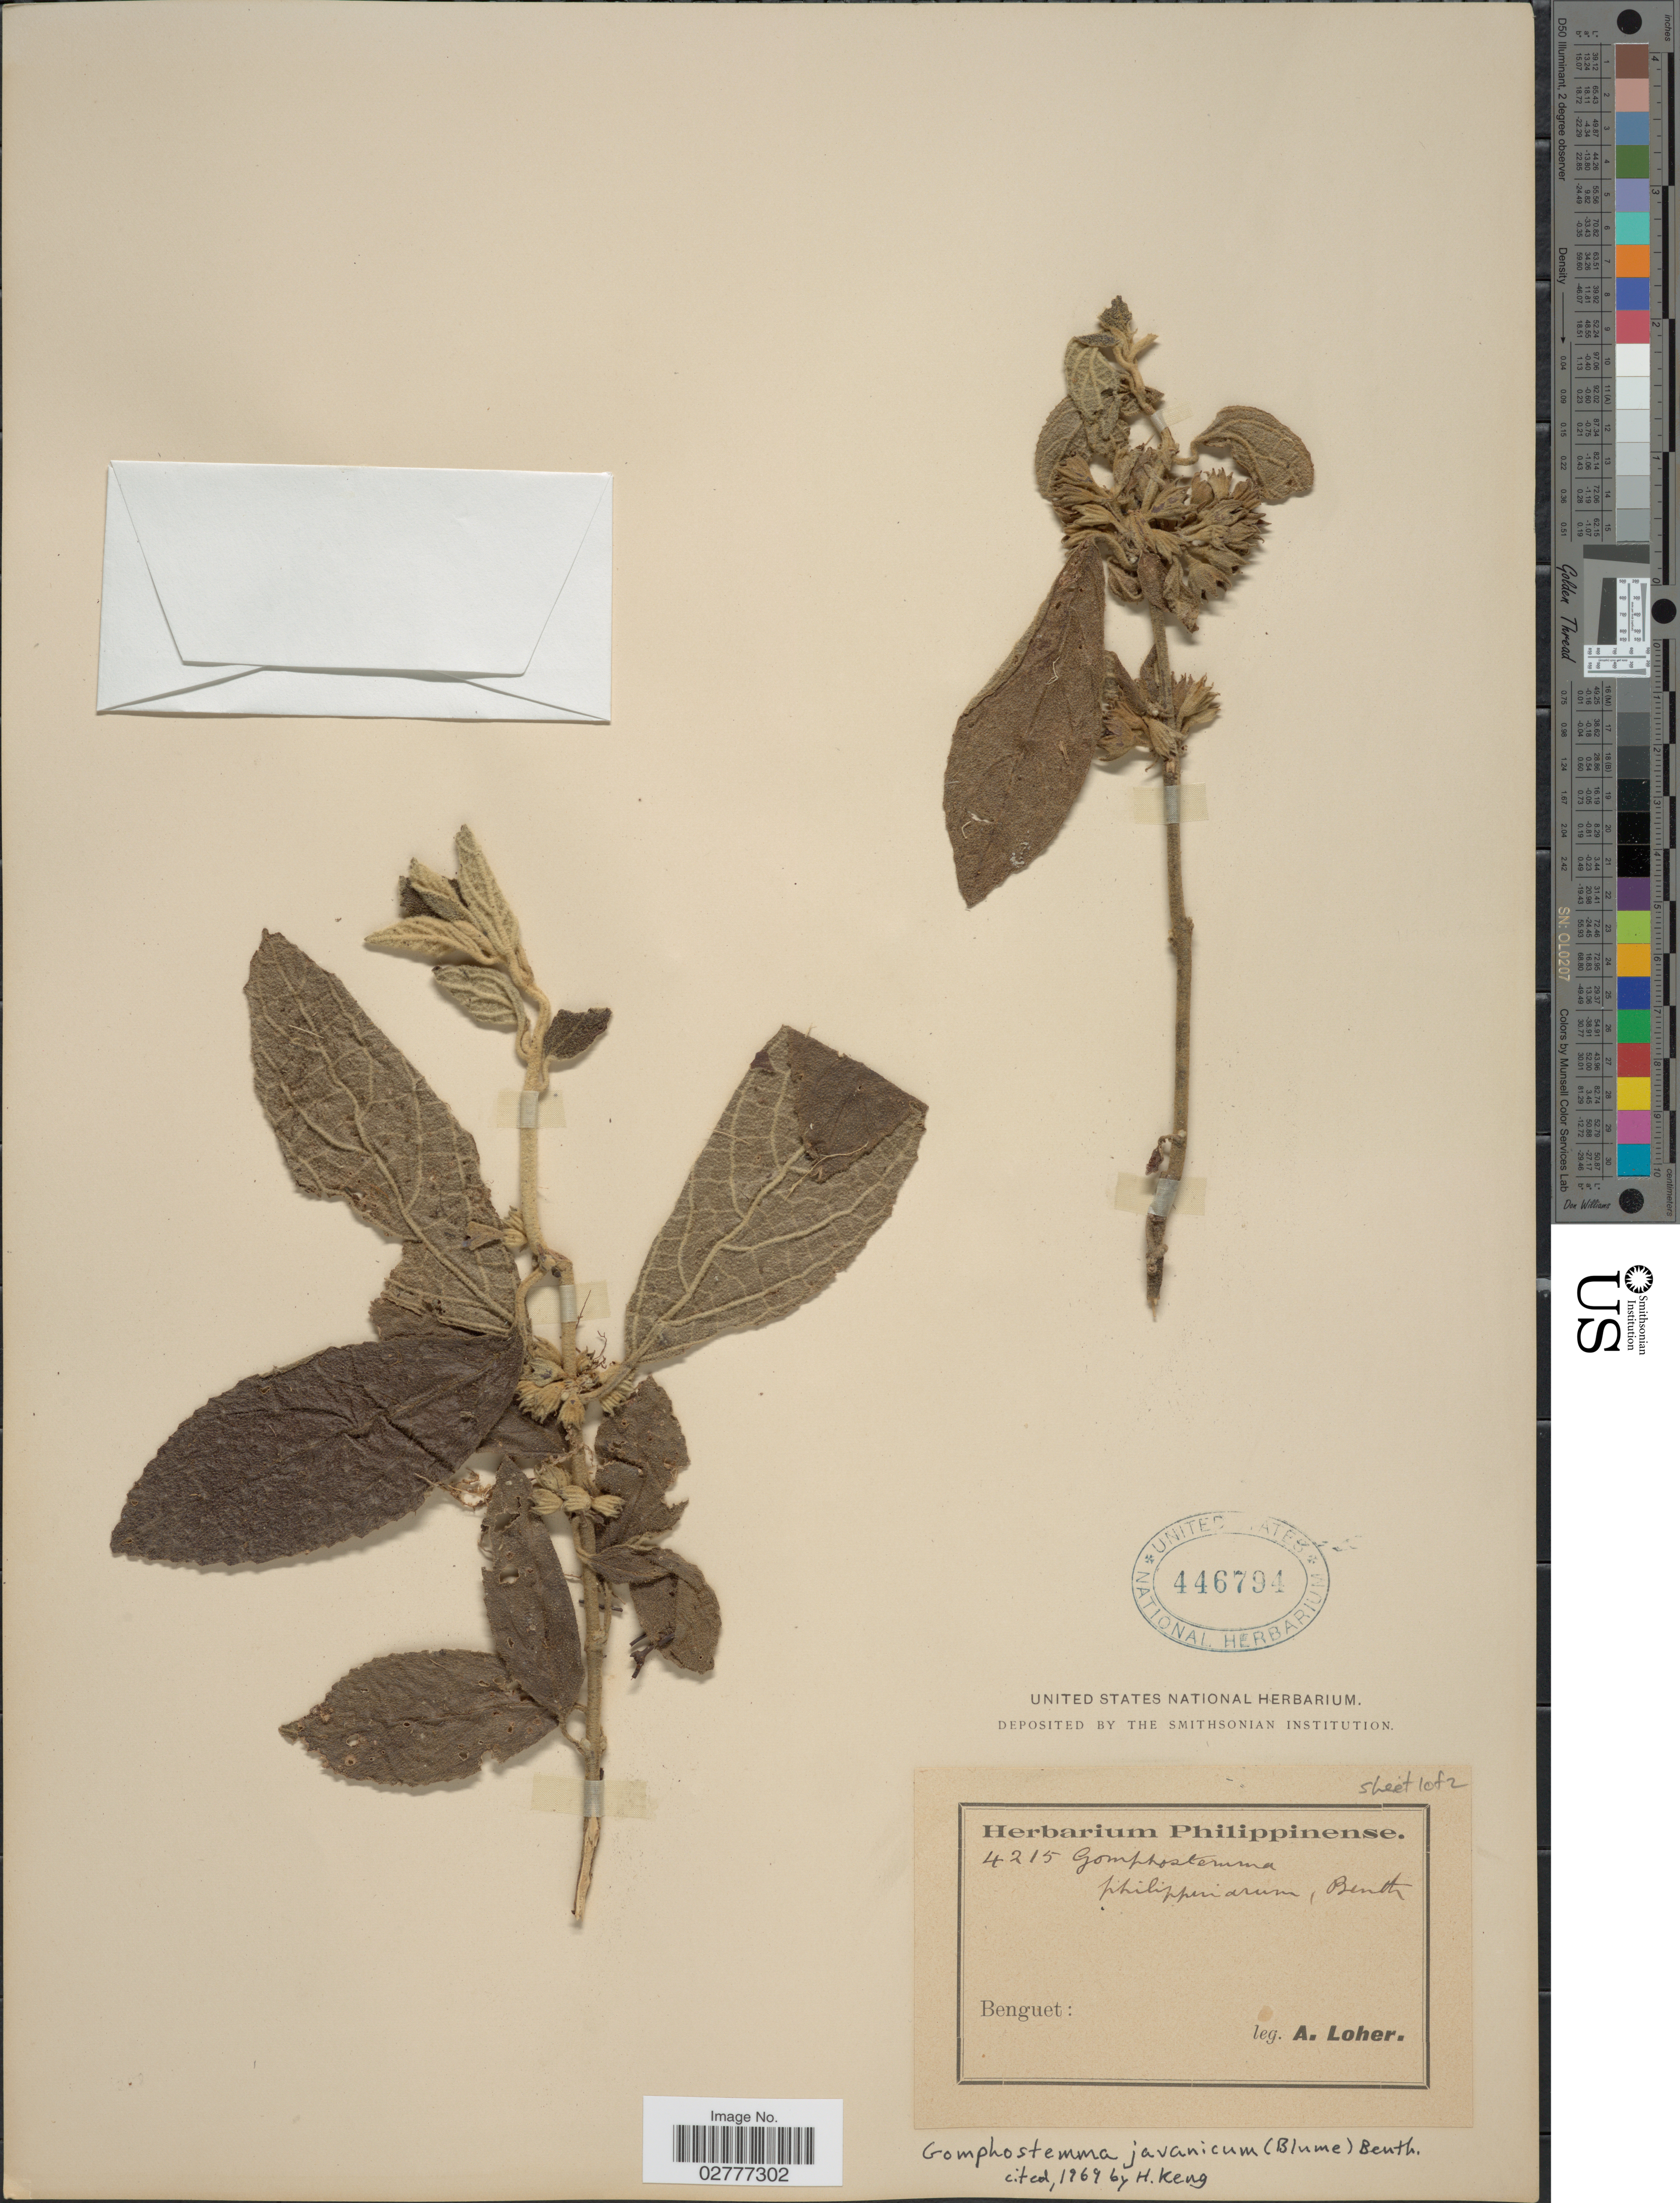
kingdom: Plantae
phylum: Tracheophyta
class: Magnoliopsida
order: Lamiales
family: Lamiaceae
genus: Gomphostemma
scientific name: Gomphostemma javanicum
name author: (Blume) Benth.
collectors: A. Loher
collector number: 4215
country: Philippines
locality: Benguet.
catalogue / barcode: US 446794